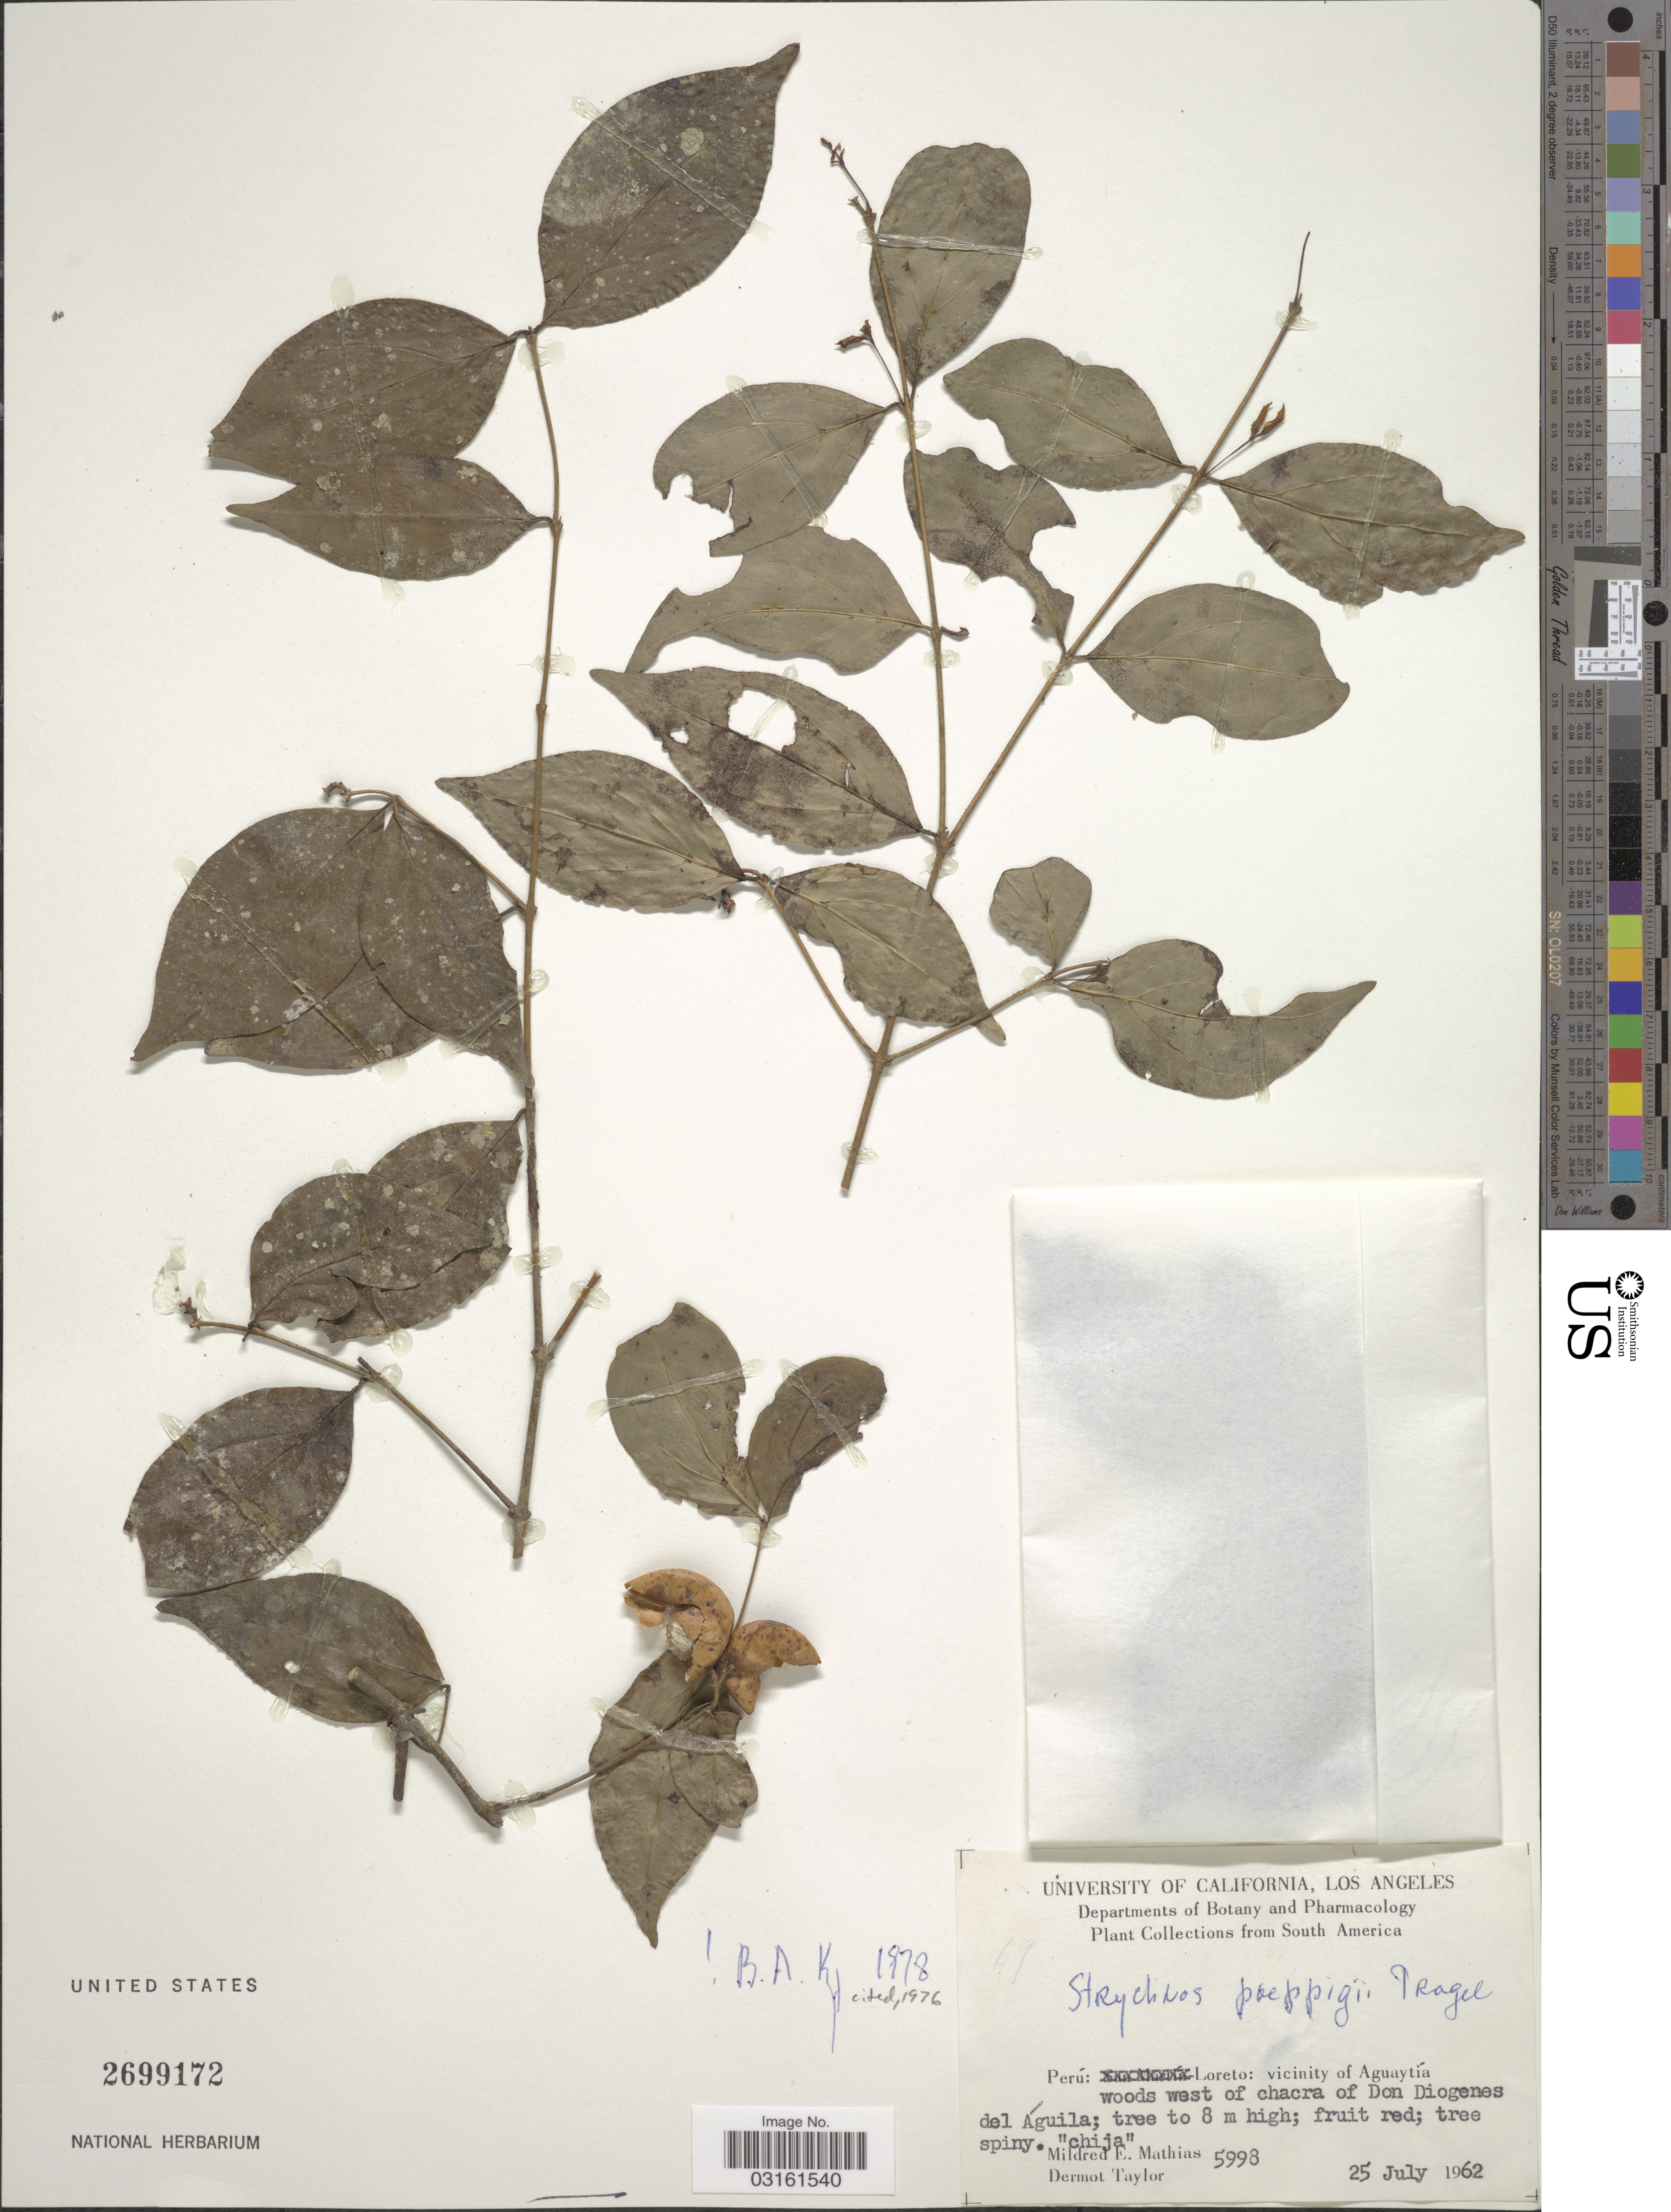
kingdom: Plantae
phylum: Tracheophyta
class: Magnoliopsida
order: Gentianales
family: Loganiaceae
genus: Strychnos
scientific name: Strychnos poeppigii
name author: Progel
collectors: M. E. Mathias & D. Taylor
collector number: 5998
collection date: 1962-07-25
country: Peru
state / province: Loreto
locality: Vicinity of Aguaytía, woods west of chacra of Don Diogenes del Águila.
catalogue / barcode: US 2699172